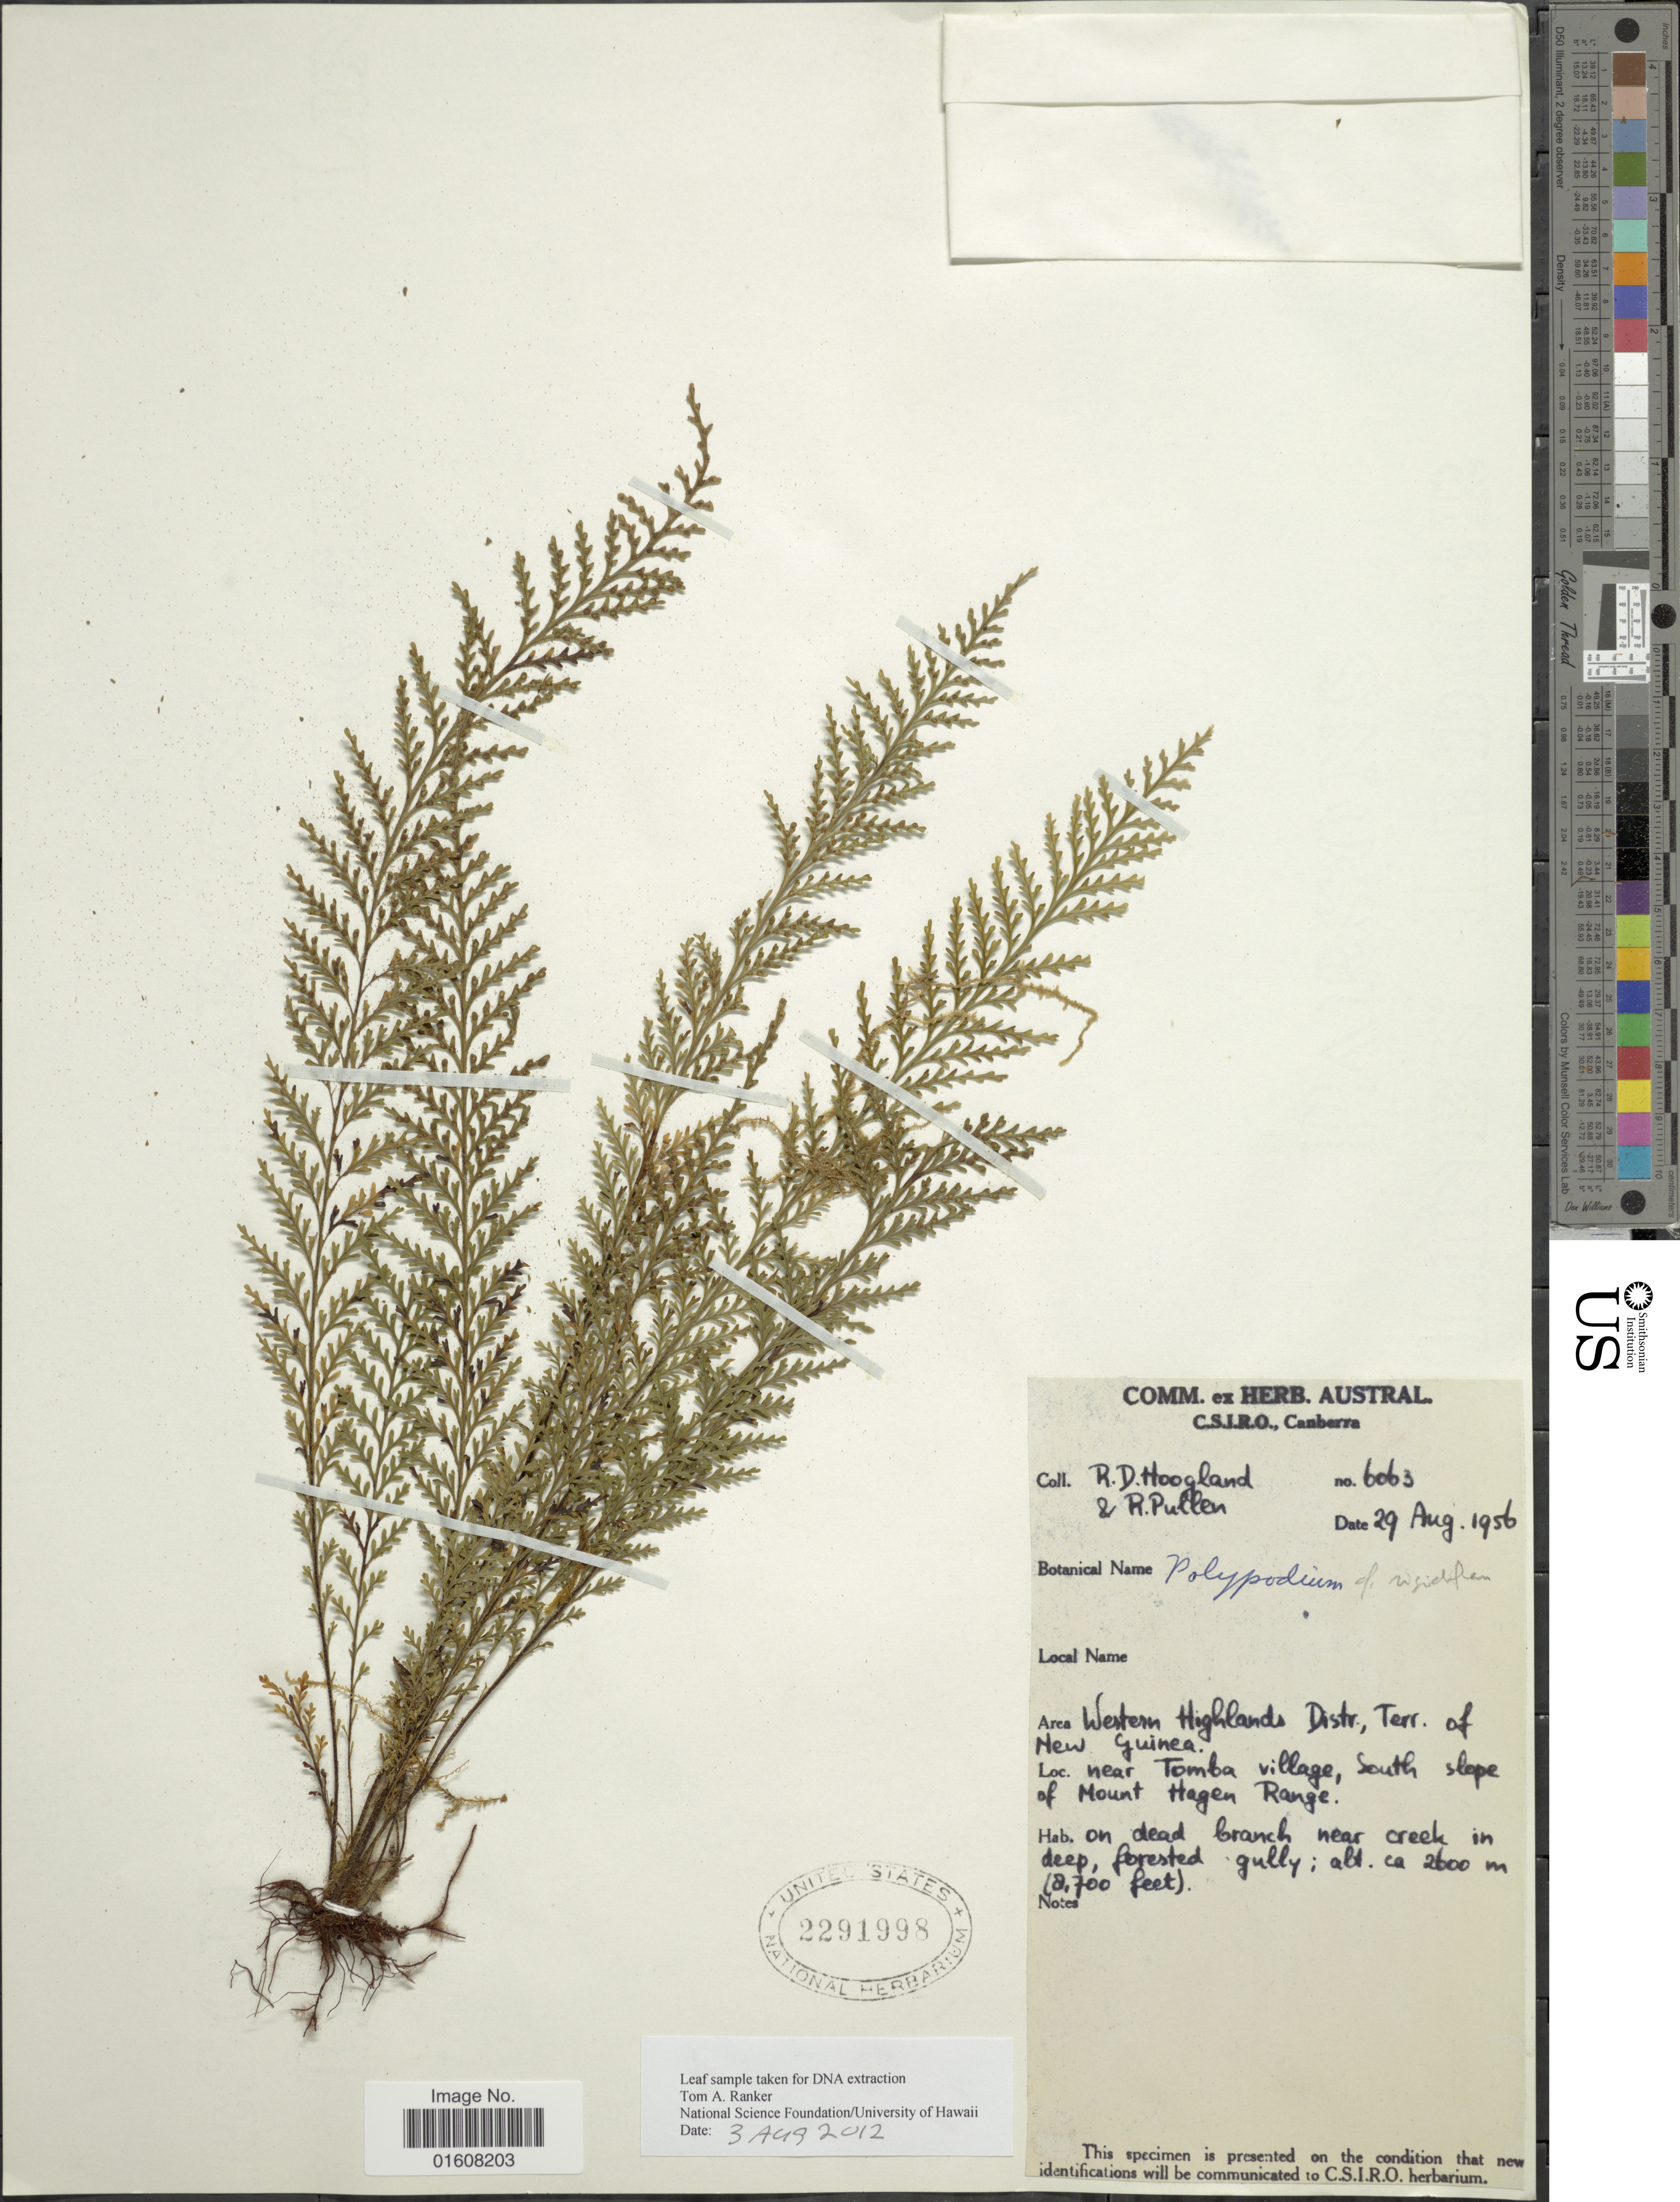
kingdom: Plantae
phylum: Tracheophyta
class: Polypodiopsida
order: Polypodiales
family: Polypodiaceae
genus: Grammitis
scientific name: Grammitis sp.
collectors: R. D. Hoogland & R. Pullen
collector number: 6063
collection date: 1956-08-29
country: Papua New Guinea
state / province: Western Highlands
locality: Terr. of New Guinea. near Tomba village, south slope of Mount Hagen Range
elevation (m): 2600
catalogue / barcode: US 2291998